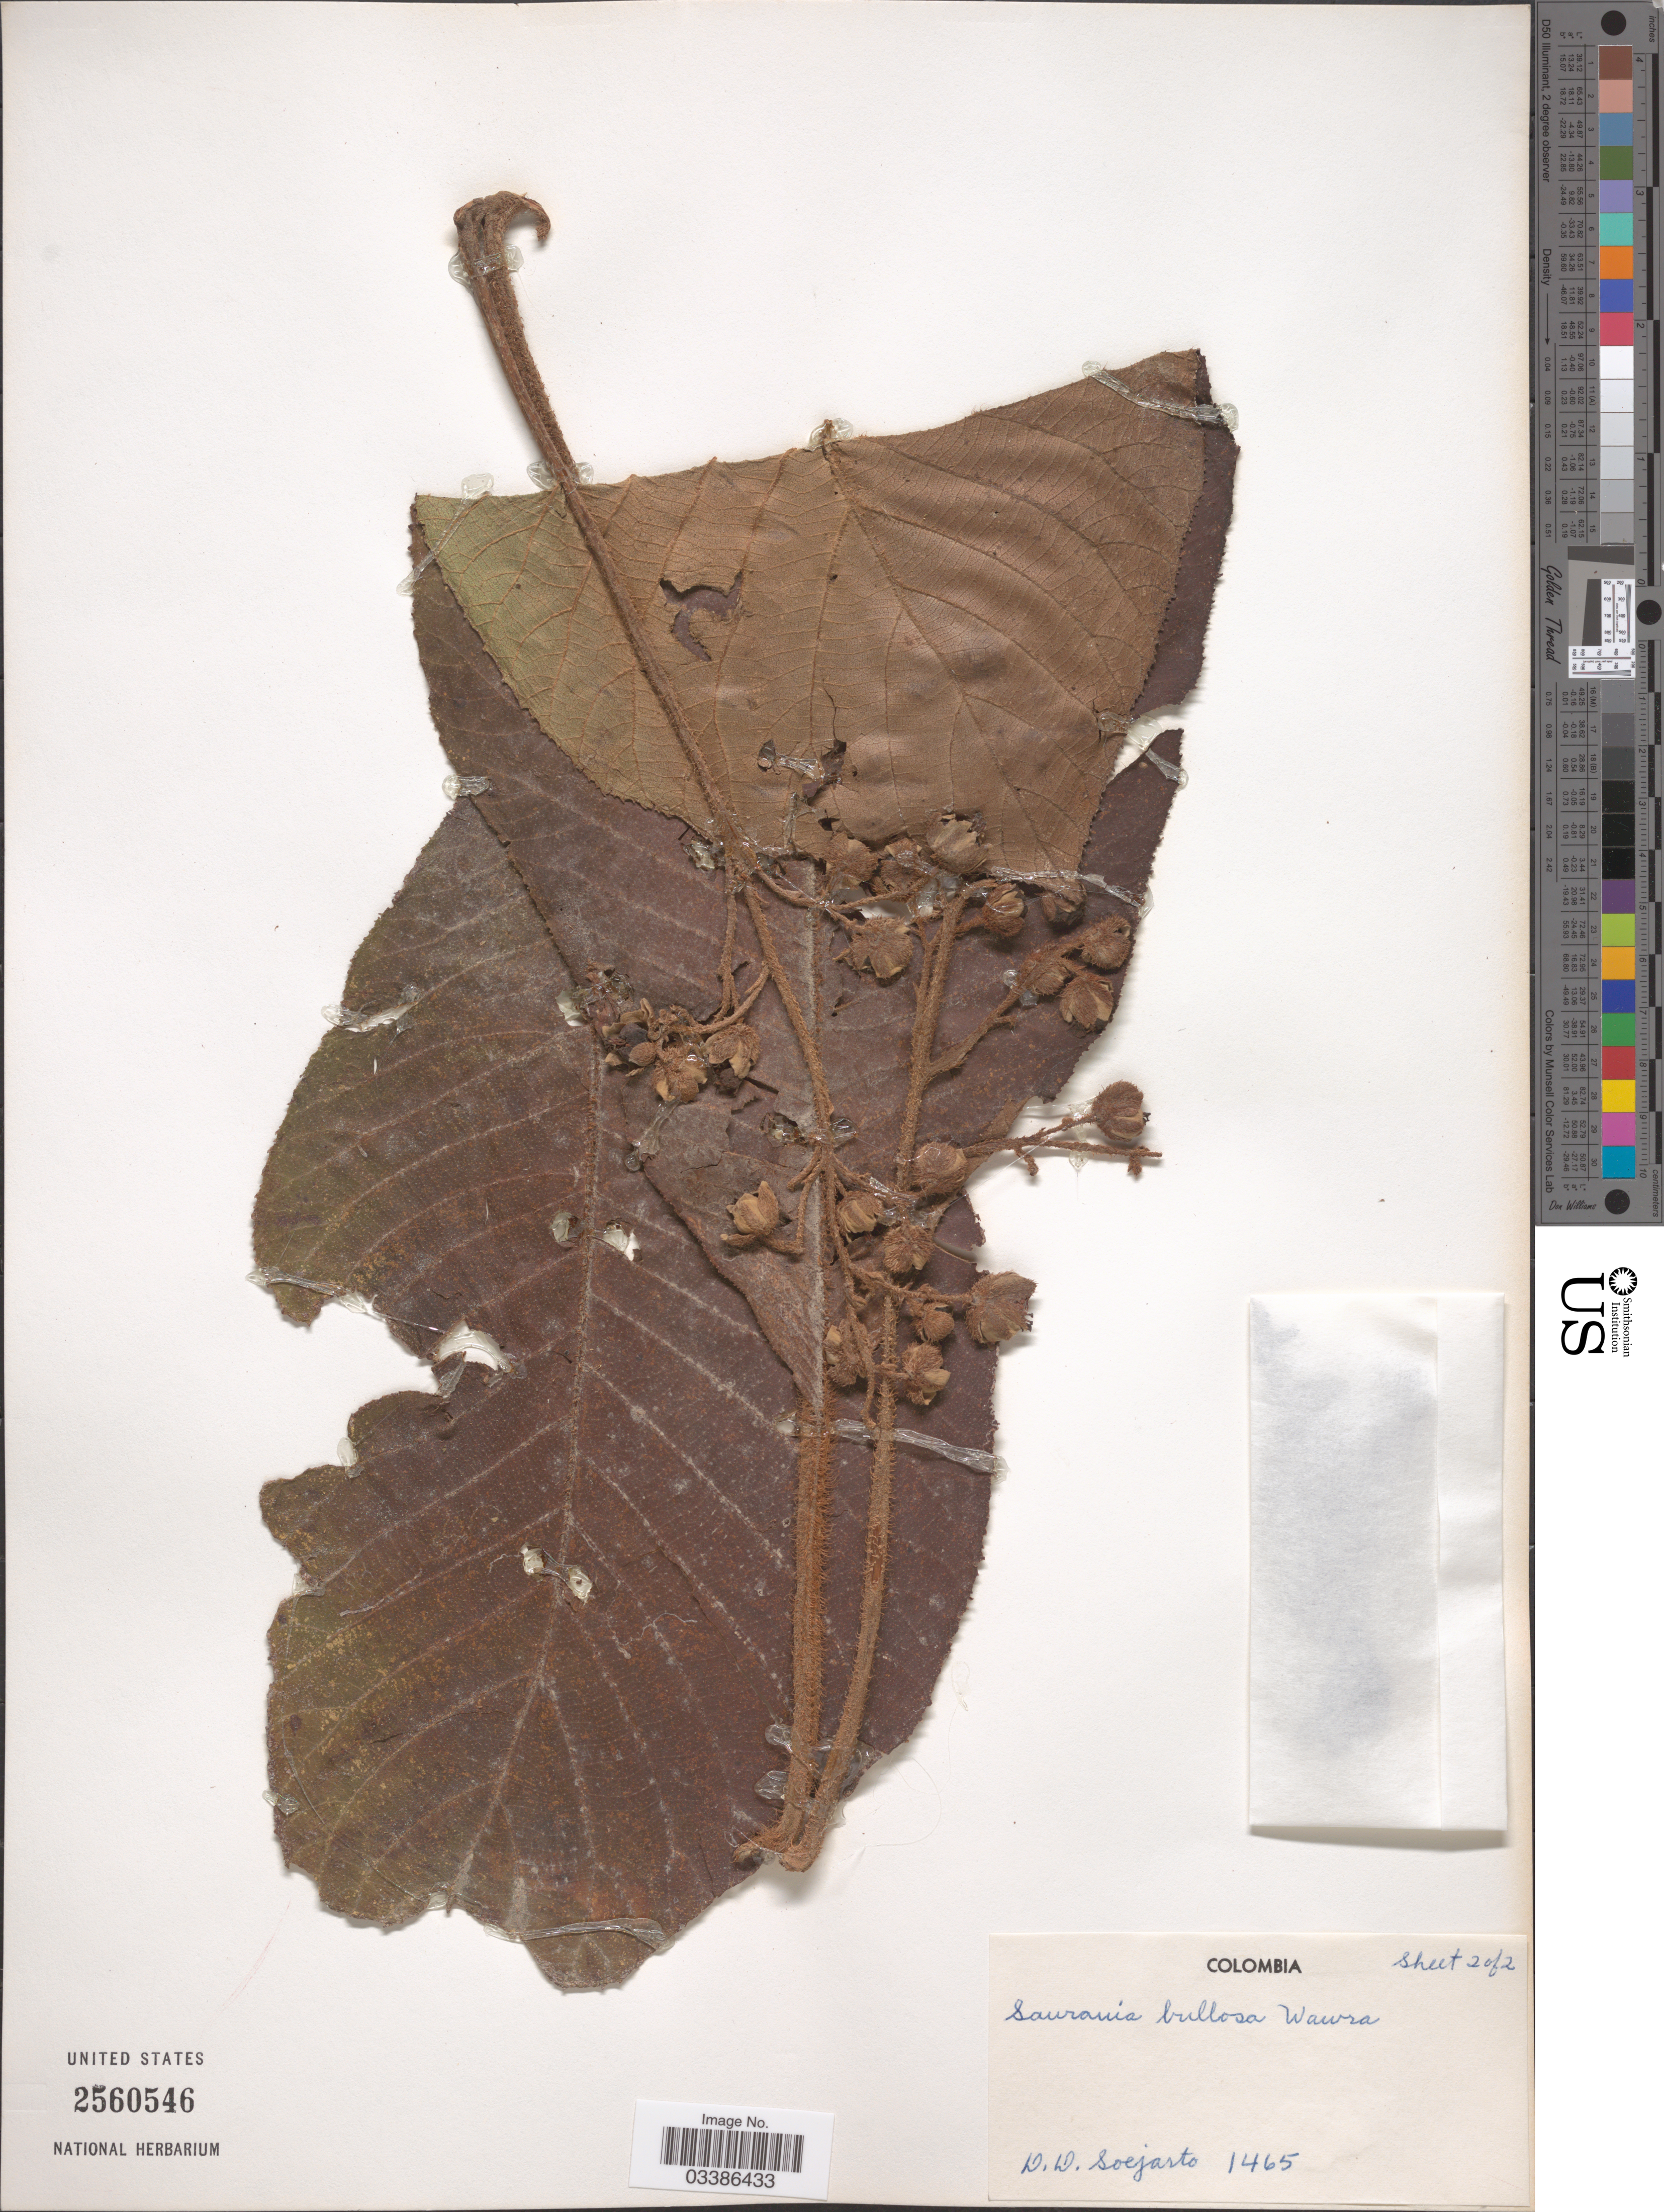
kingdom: Plantae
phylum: Tracheophyta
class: Magnoliopsida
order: Ericales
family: Actinidiaceae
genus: Saurauia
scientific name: Saurauia bullosa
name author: Wawra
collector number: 1465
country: Colombia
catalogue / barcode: US 2560546